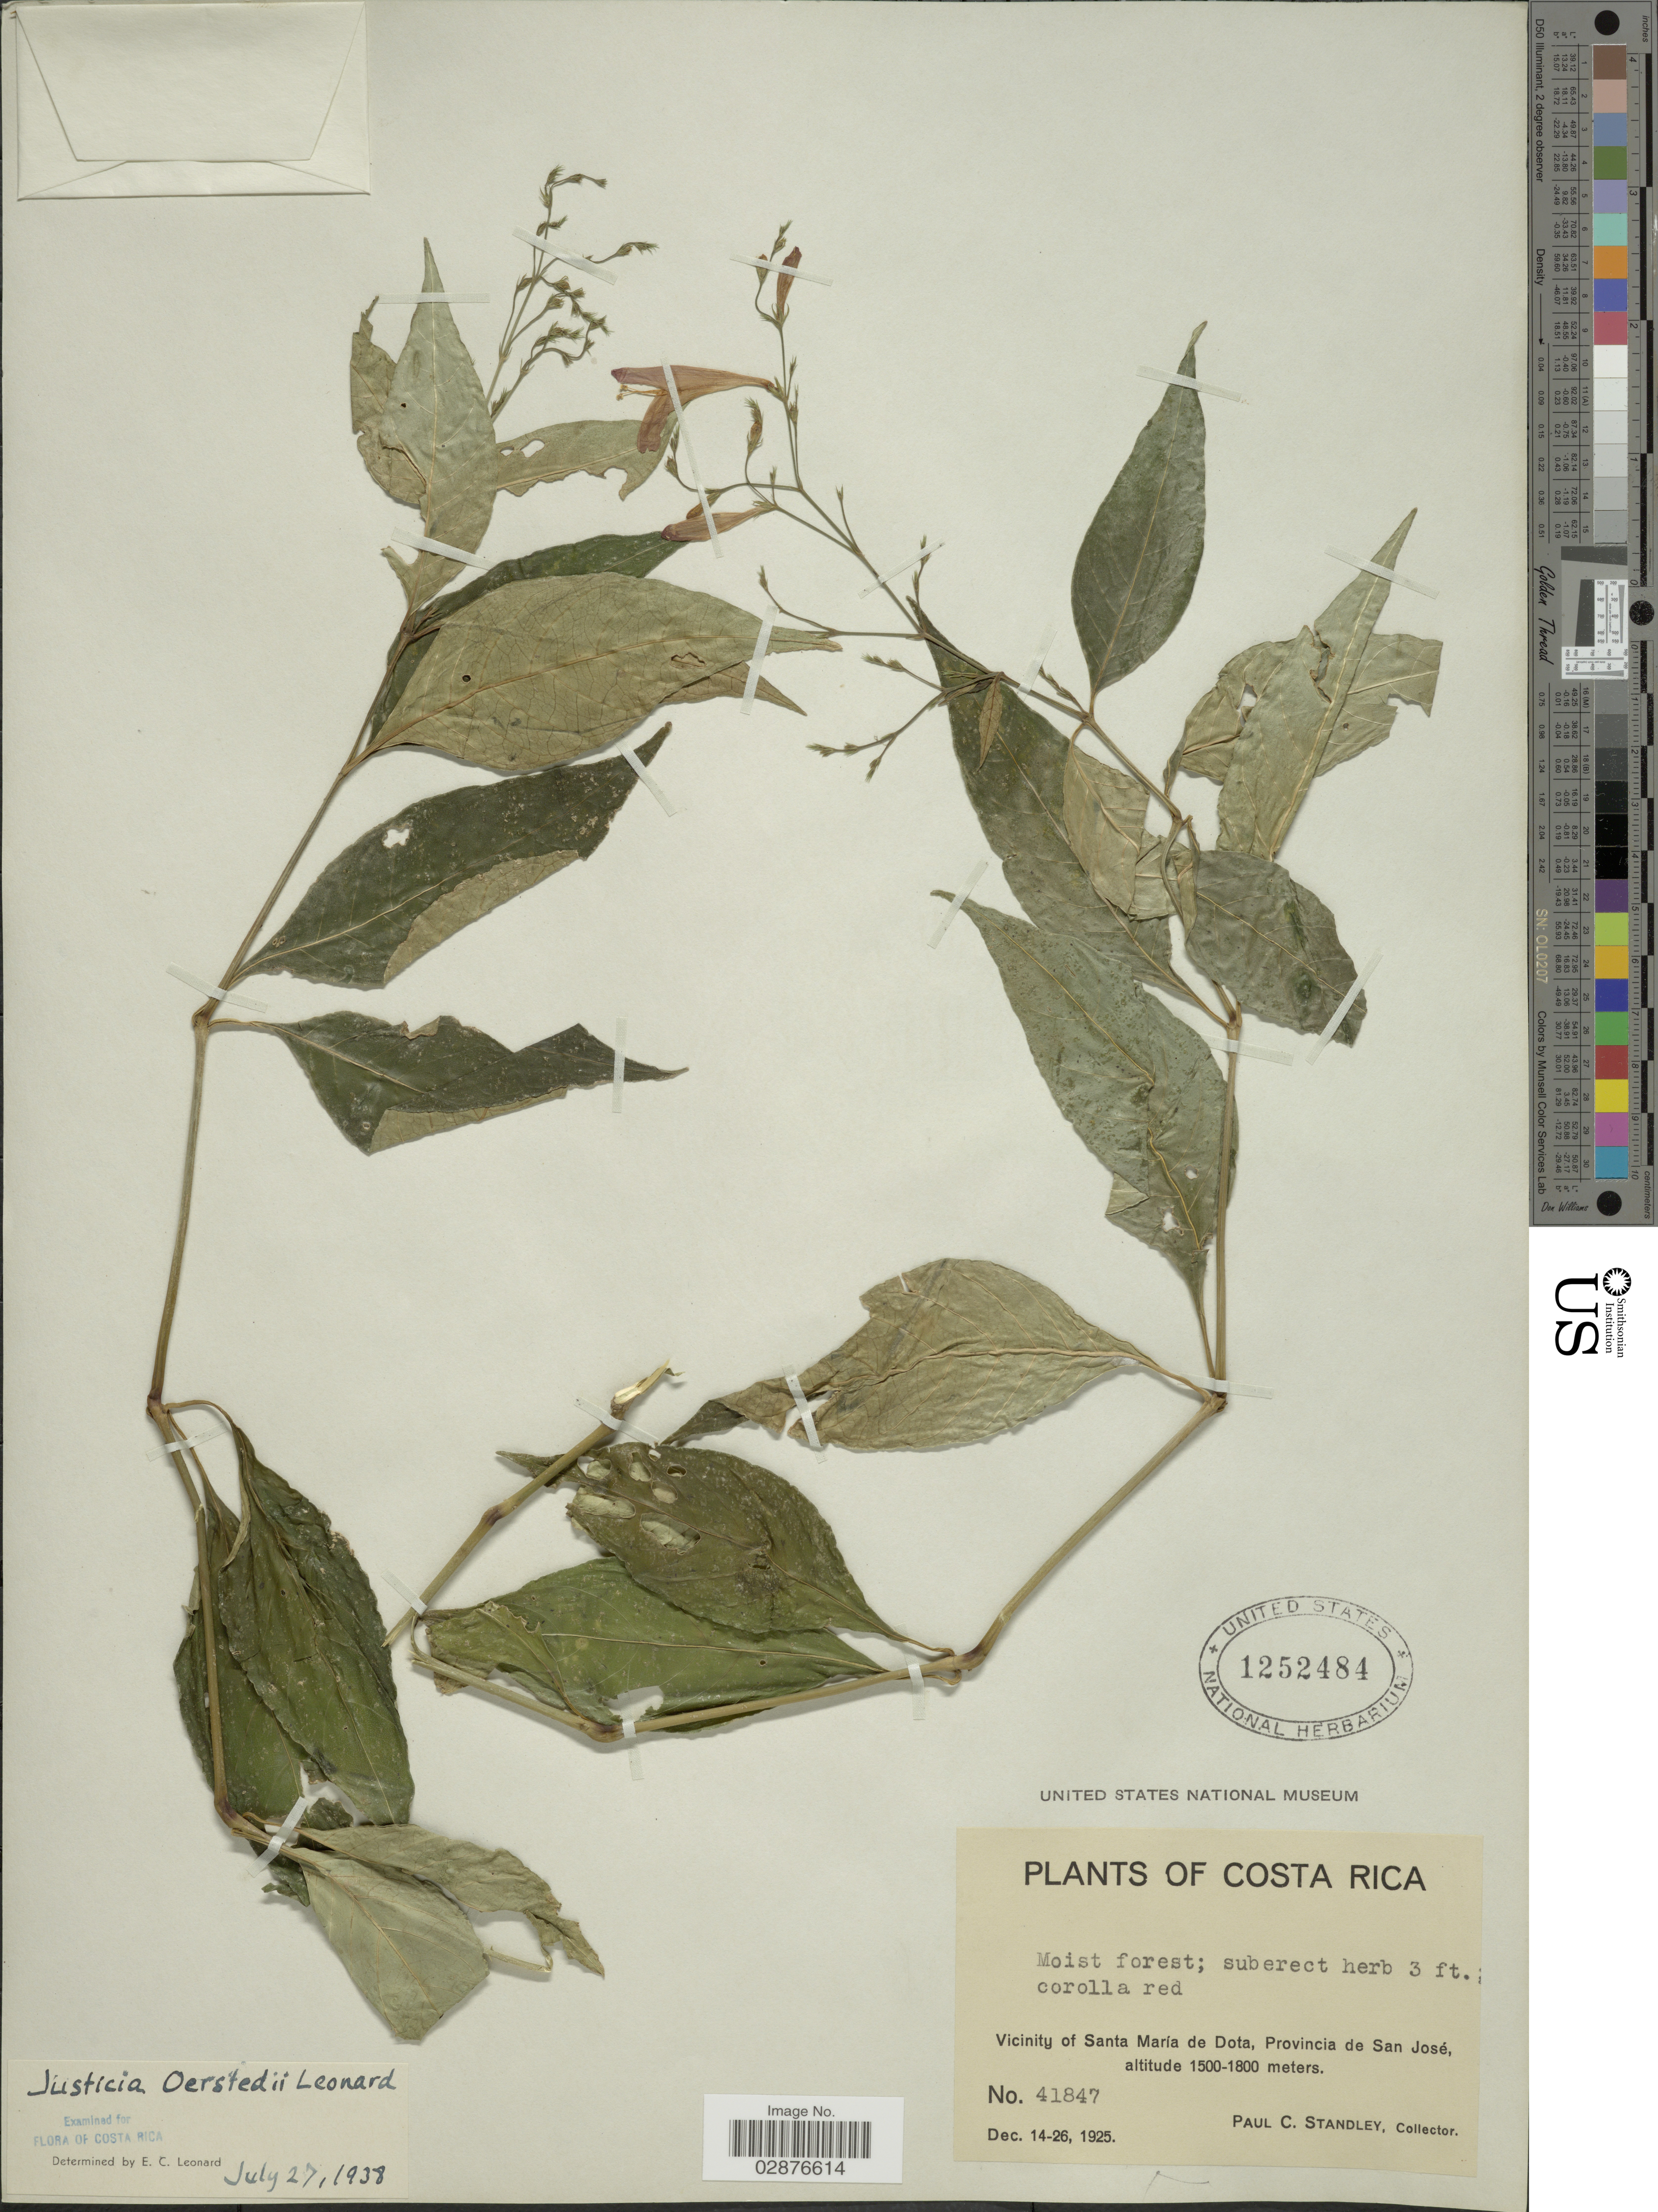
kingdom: Plantae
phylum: Tracheophyta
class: Magnoliopsida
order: Lamiales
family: Acanthaceae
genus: Justicia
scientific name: Justicia oerstedii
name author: Leonard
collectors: P. C. Standley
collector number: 41847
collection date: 1925-12-14/1925-12-26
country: Costa Rica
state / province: San José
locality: Vicinity of Santa María de Dota.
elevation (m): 1500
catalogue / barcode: US 1252484